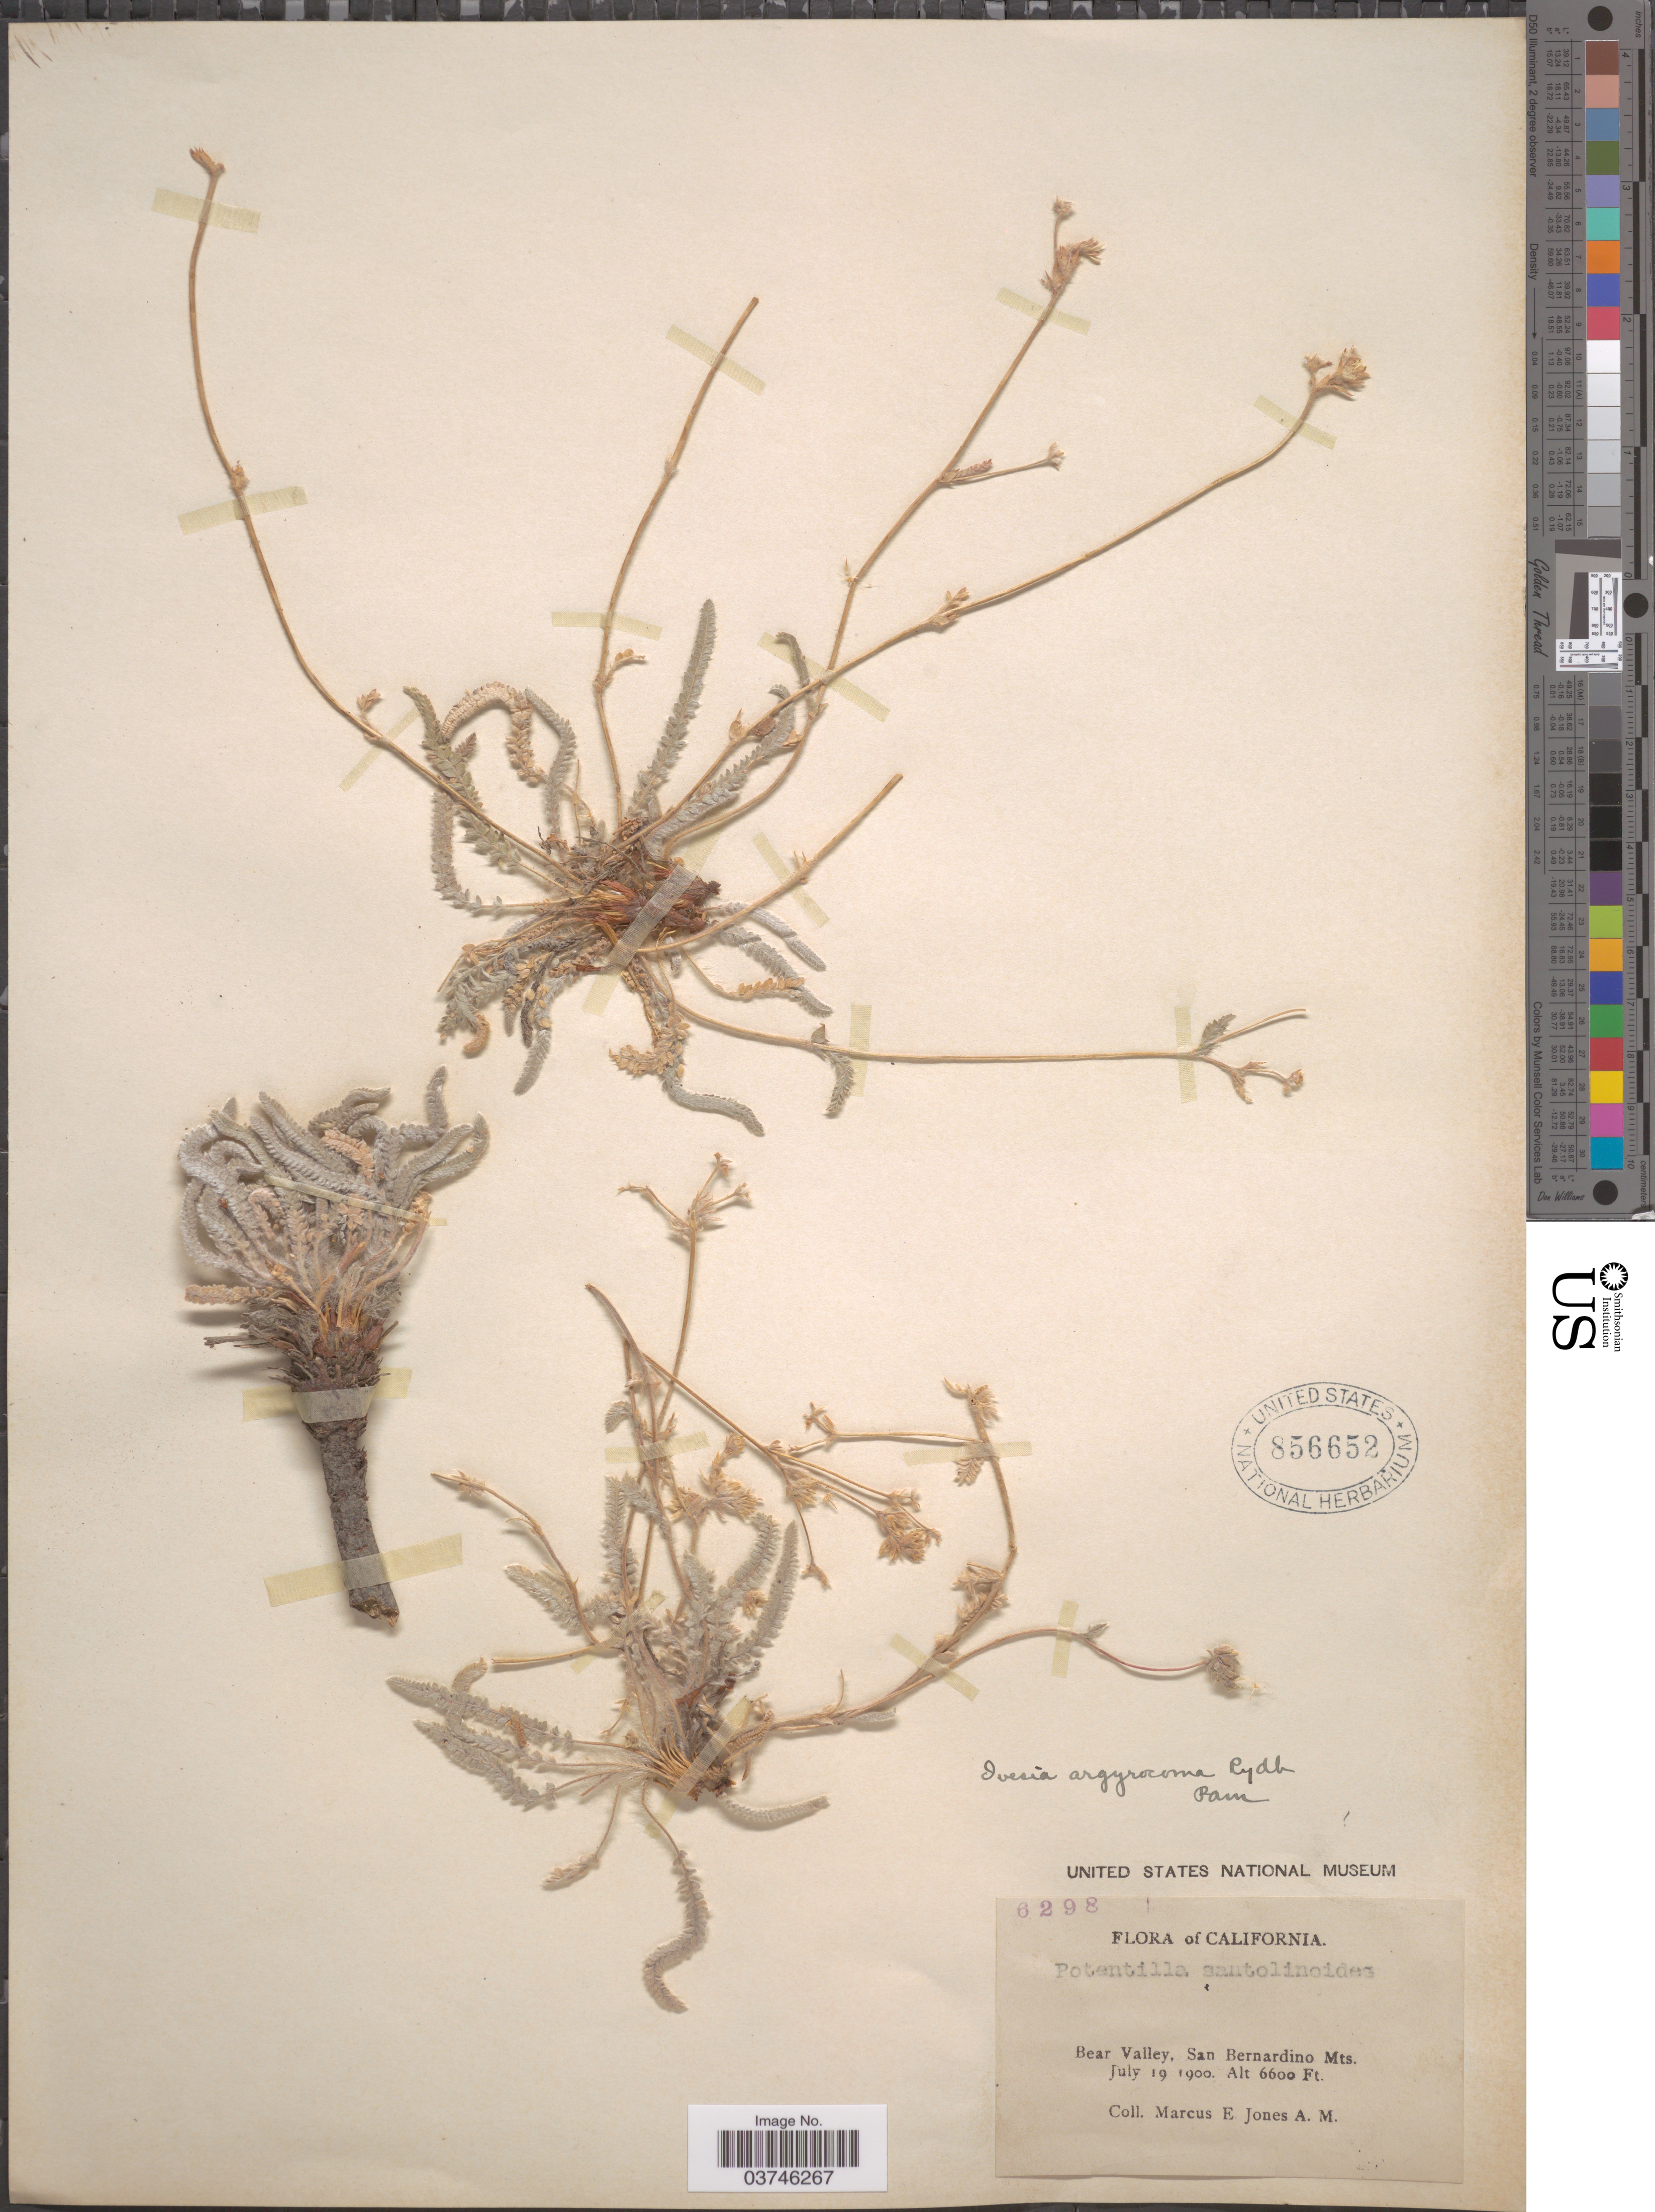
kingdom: Plantae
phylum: Tracheophyta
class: Magnoliopsida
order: Rosales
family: Rosaceae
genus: Potentilla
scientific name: Potentilla argyrocoma var. argyrocoma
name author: (Rydb.) Jeps.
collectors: M. E. Jones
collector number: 6298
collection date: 1900-07-19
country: United States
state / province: California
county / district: San Bernardino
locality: Bear Valley, San Bernardino Mts.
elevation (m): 2012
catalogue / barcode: US 856652